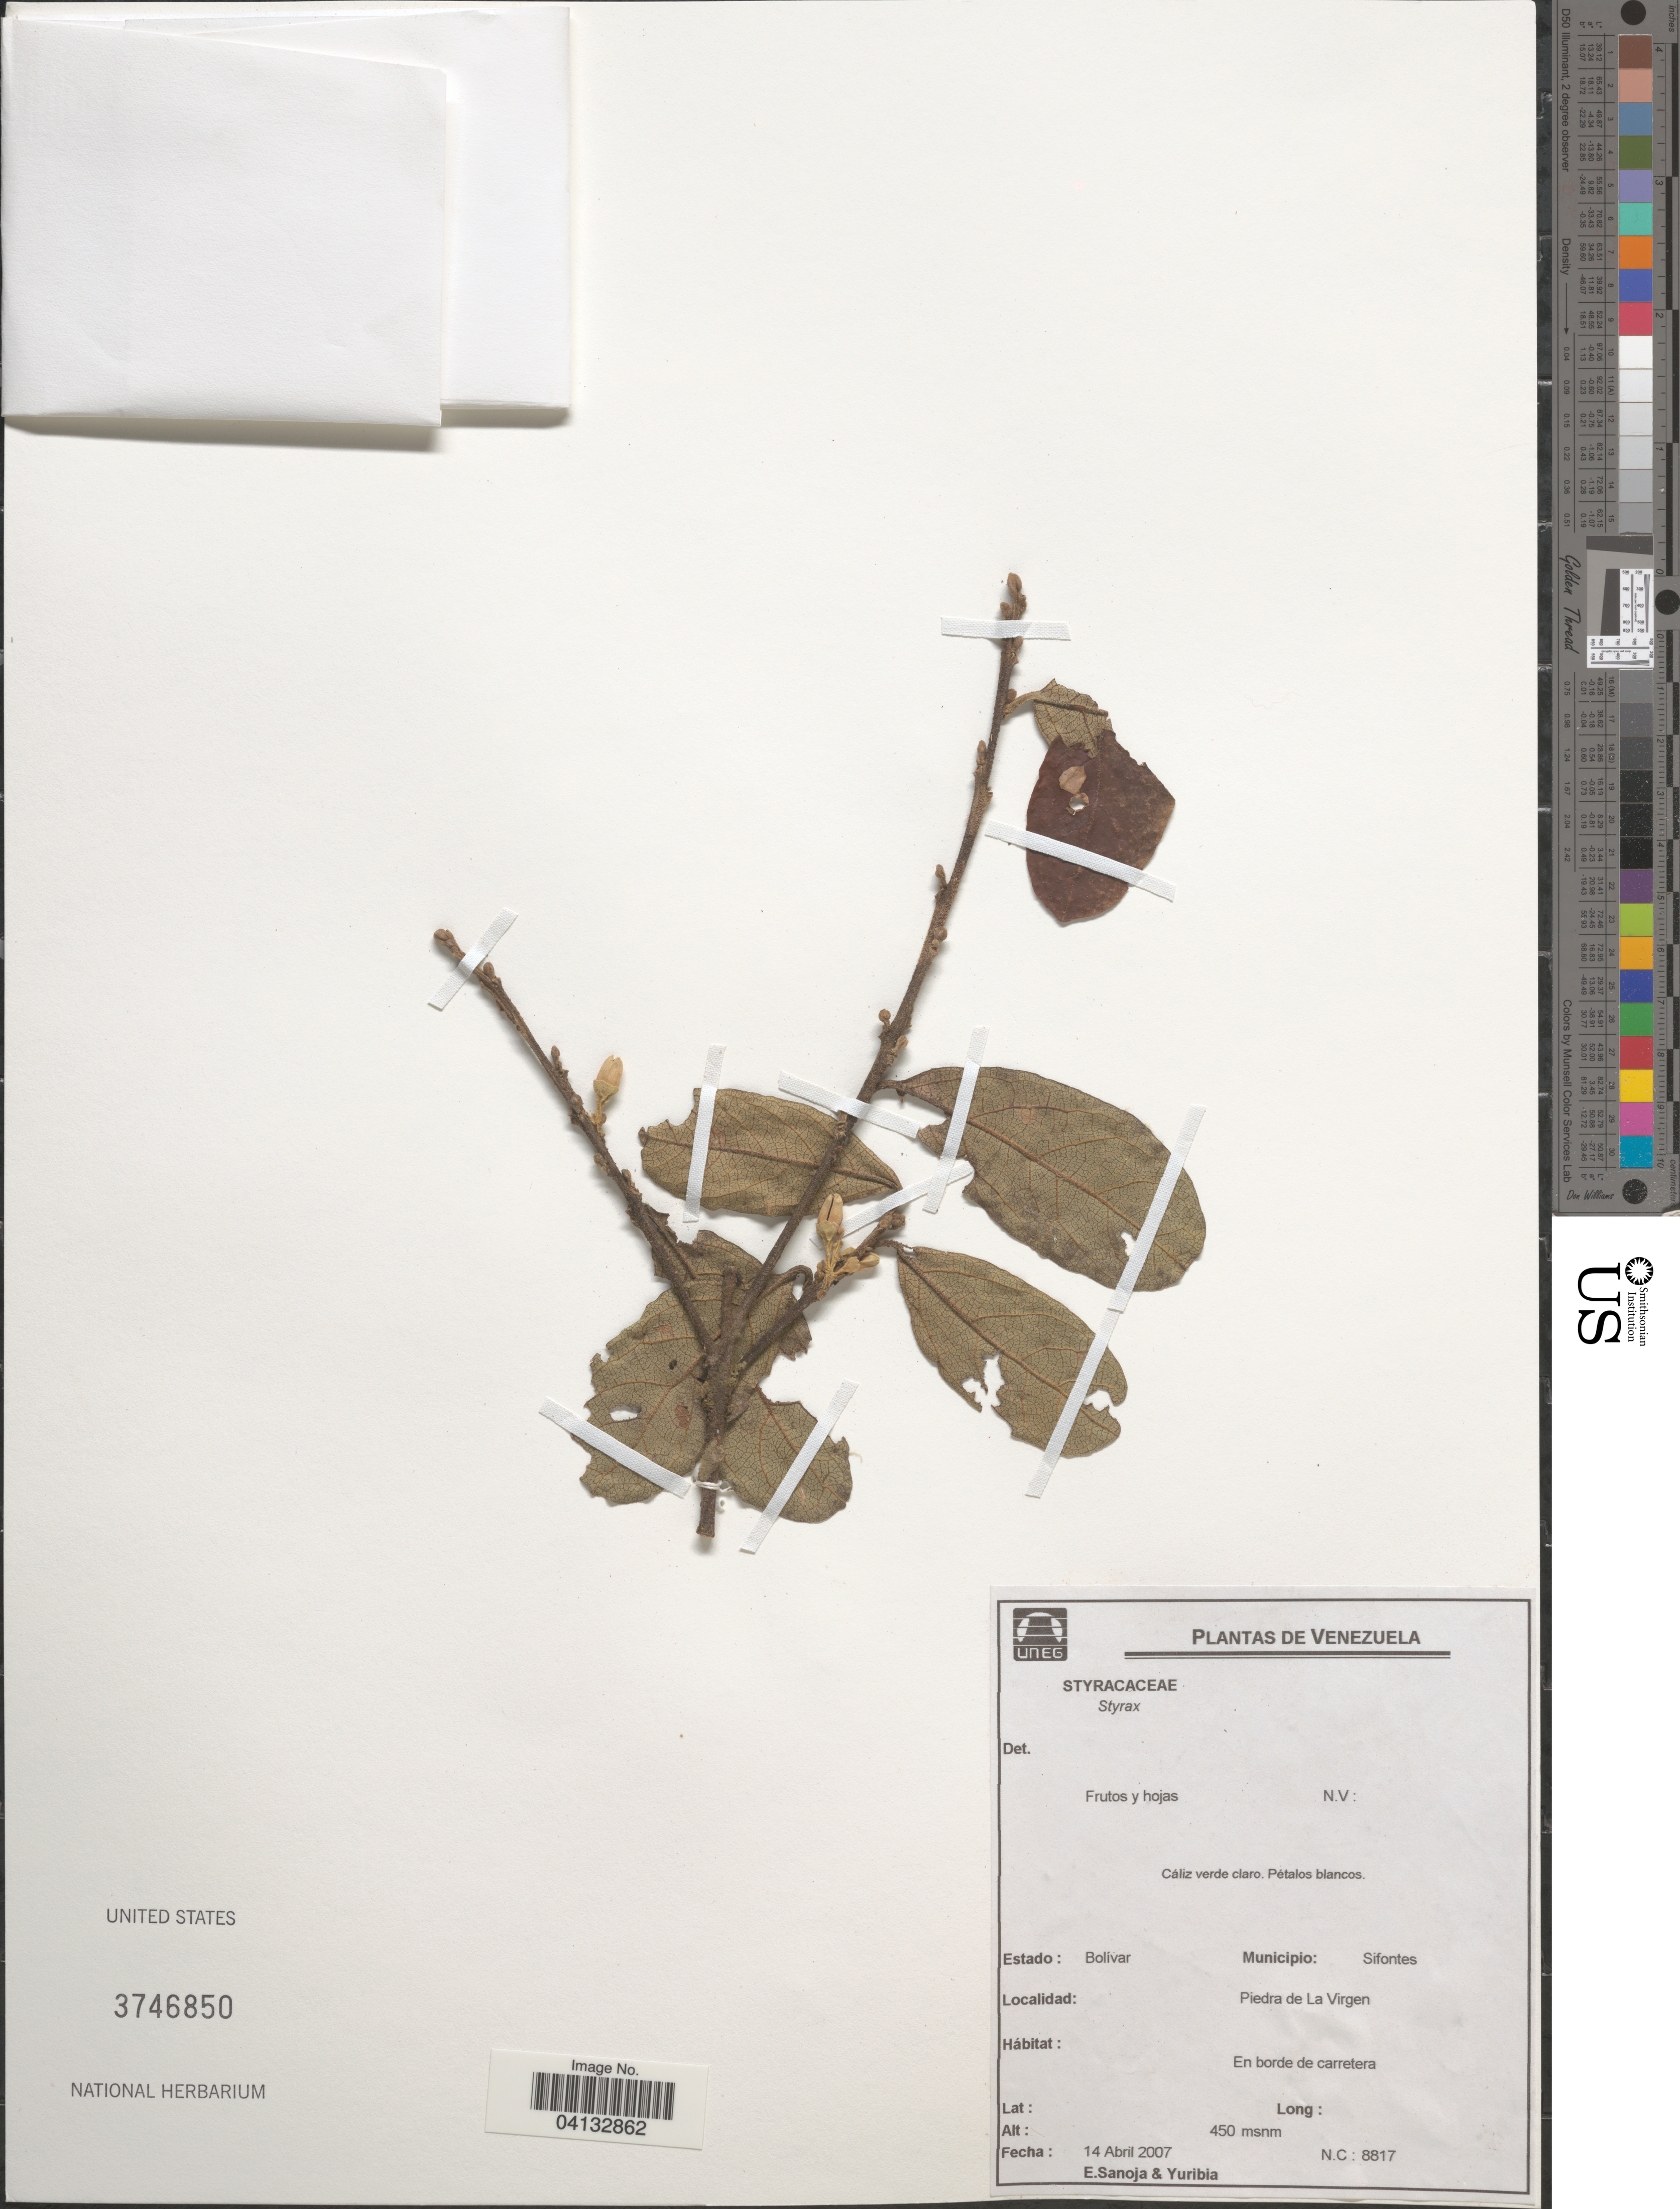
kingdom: Plantae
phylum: Tracheophyta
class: Magnoliopsida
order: Ericales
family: Styracaceae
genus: Styrax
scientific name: Styrax sp.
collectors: E. Sanoja & Yuribia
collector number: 8817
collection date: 2007-04-14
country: Venezuela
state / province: Bolivar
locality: Municipio: Sifontes. Piedra de La Virgen.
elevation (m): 450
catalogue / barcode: US 3746850